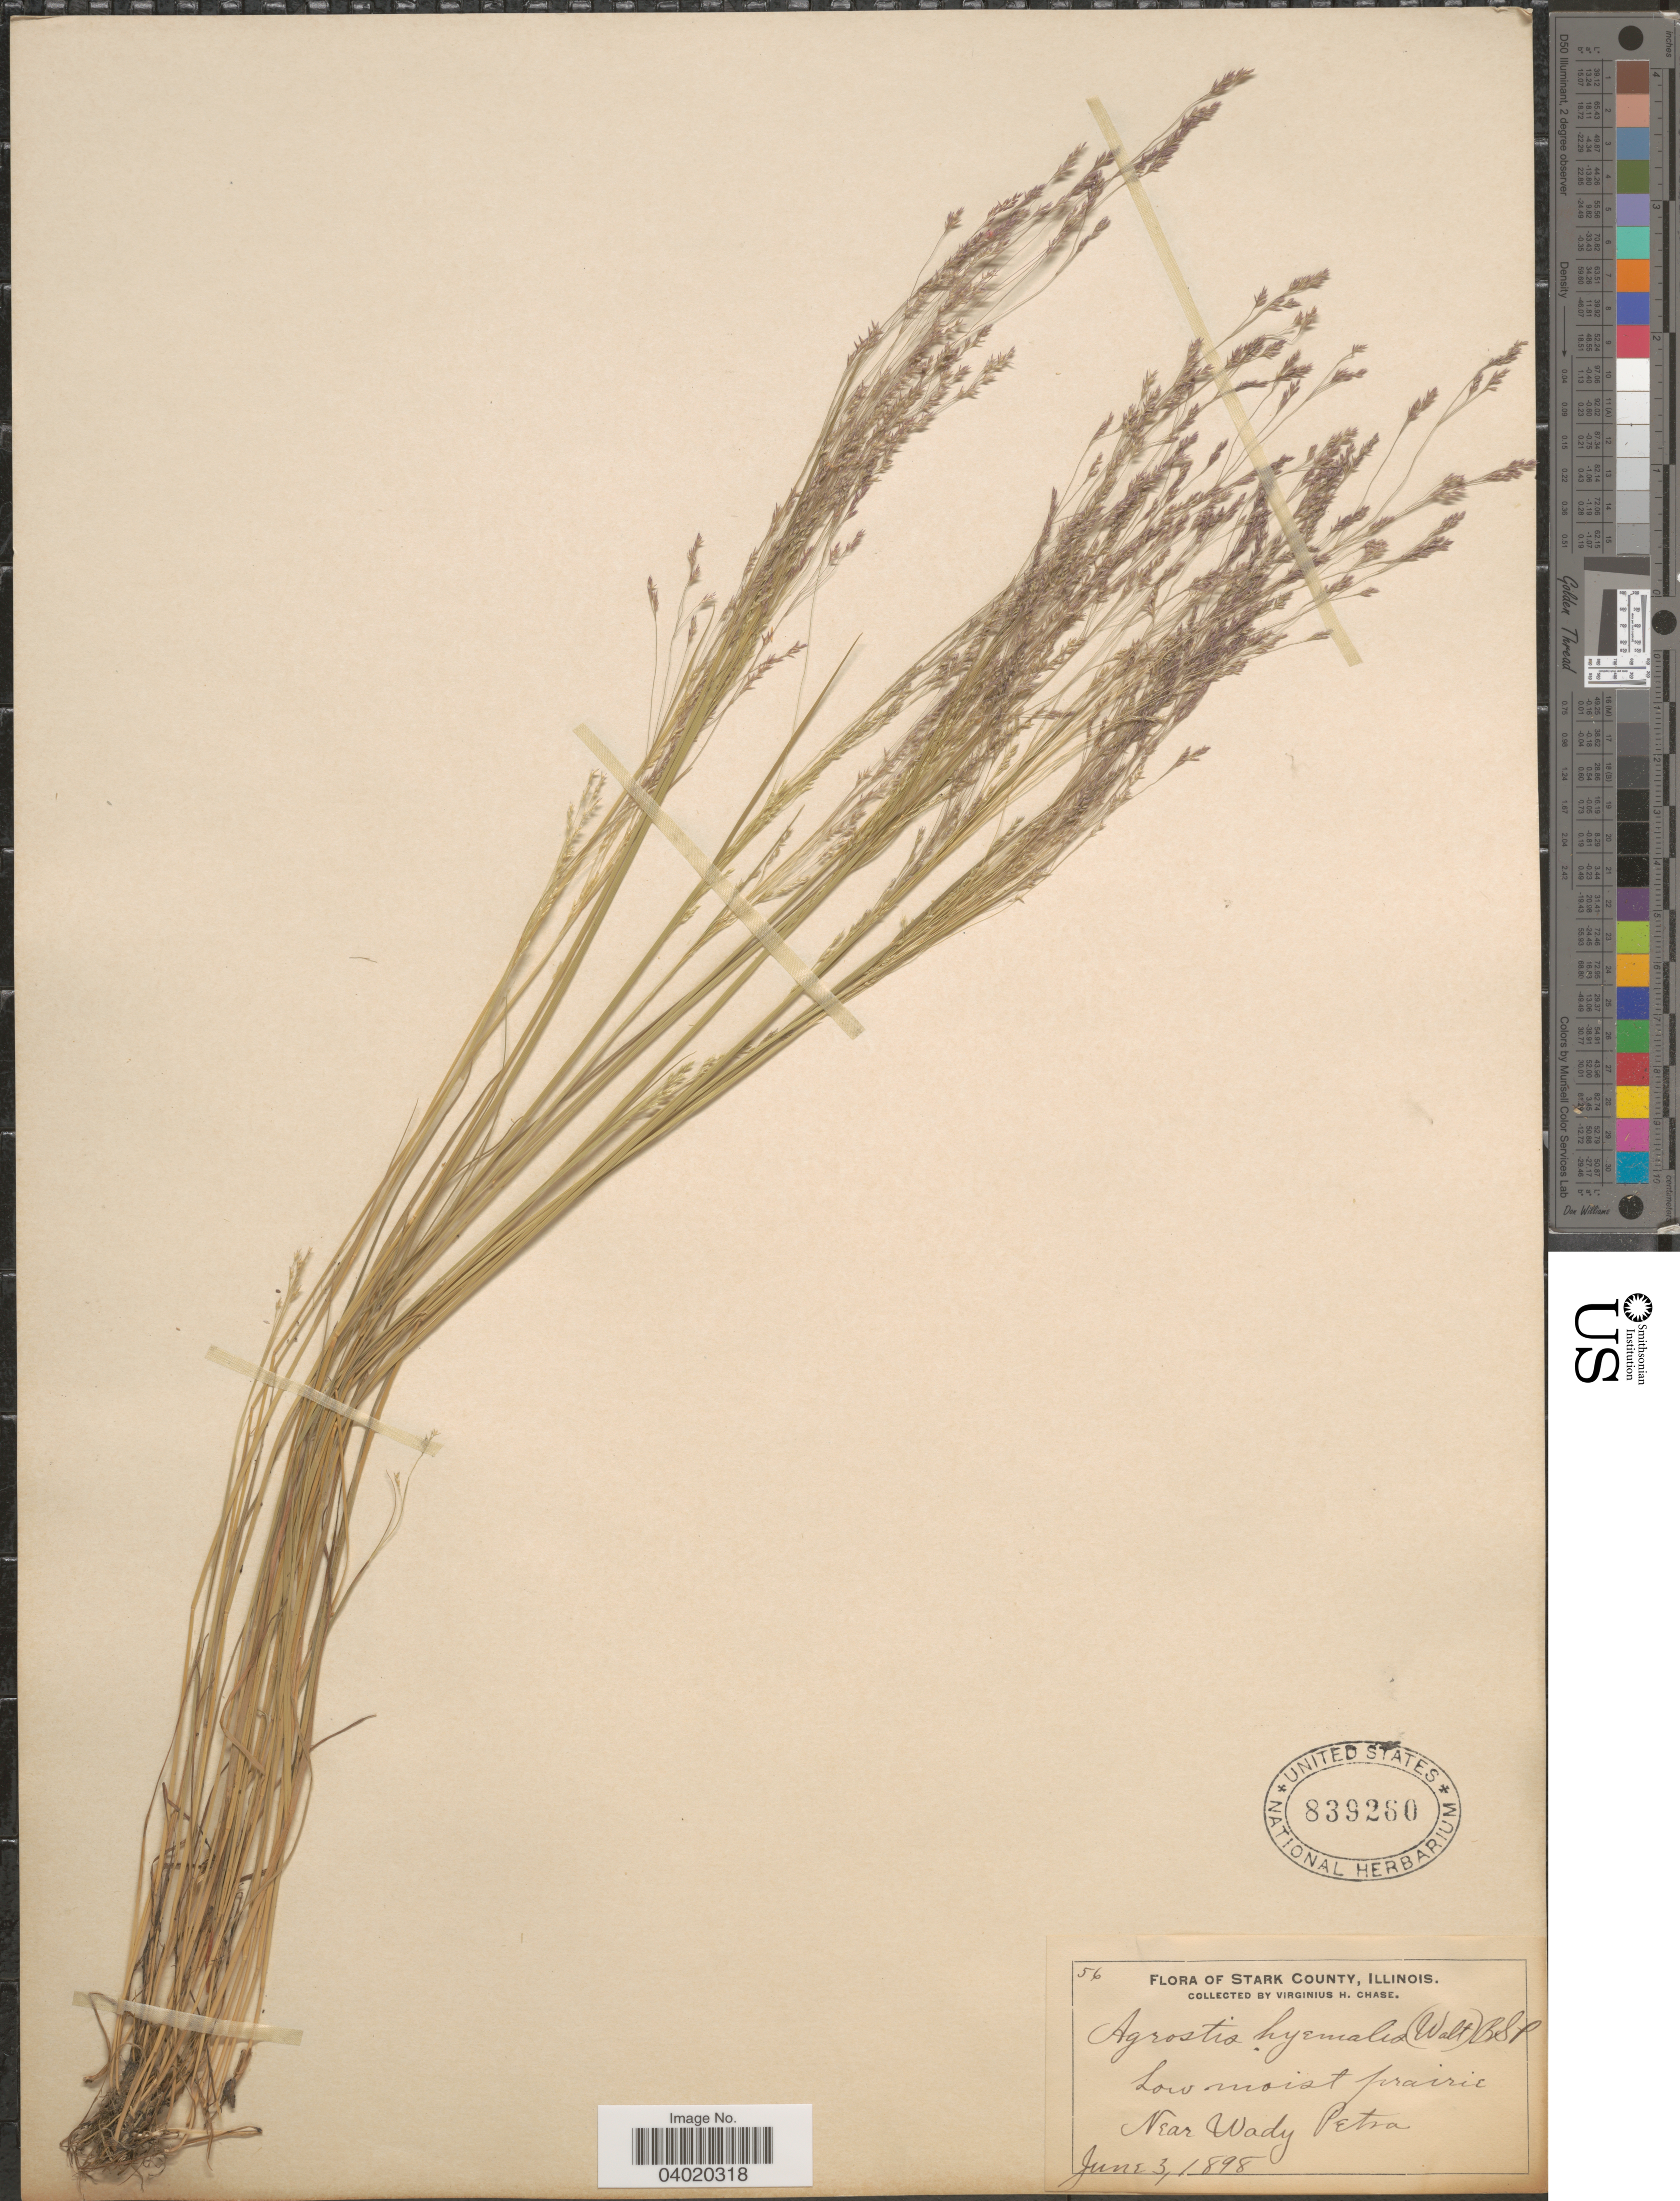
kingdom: Plantae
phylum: Tracheophyta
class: Liliopsida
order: Poales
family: Poaceae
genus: Agrostis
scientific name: Agrostis hyemalis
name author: (Walter) Britton et al.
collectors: V. H. Chase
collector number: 56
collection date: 1898-06-03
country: United States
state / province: Illinois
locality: Stark County. Near Wady Petra.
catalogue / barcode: US 839260